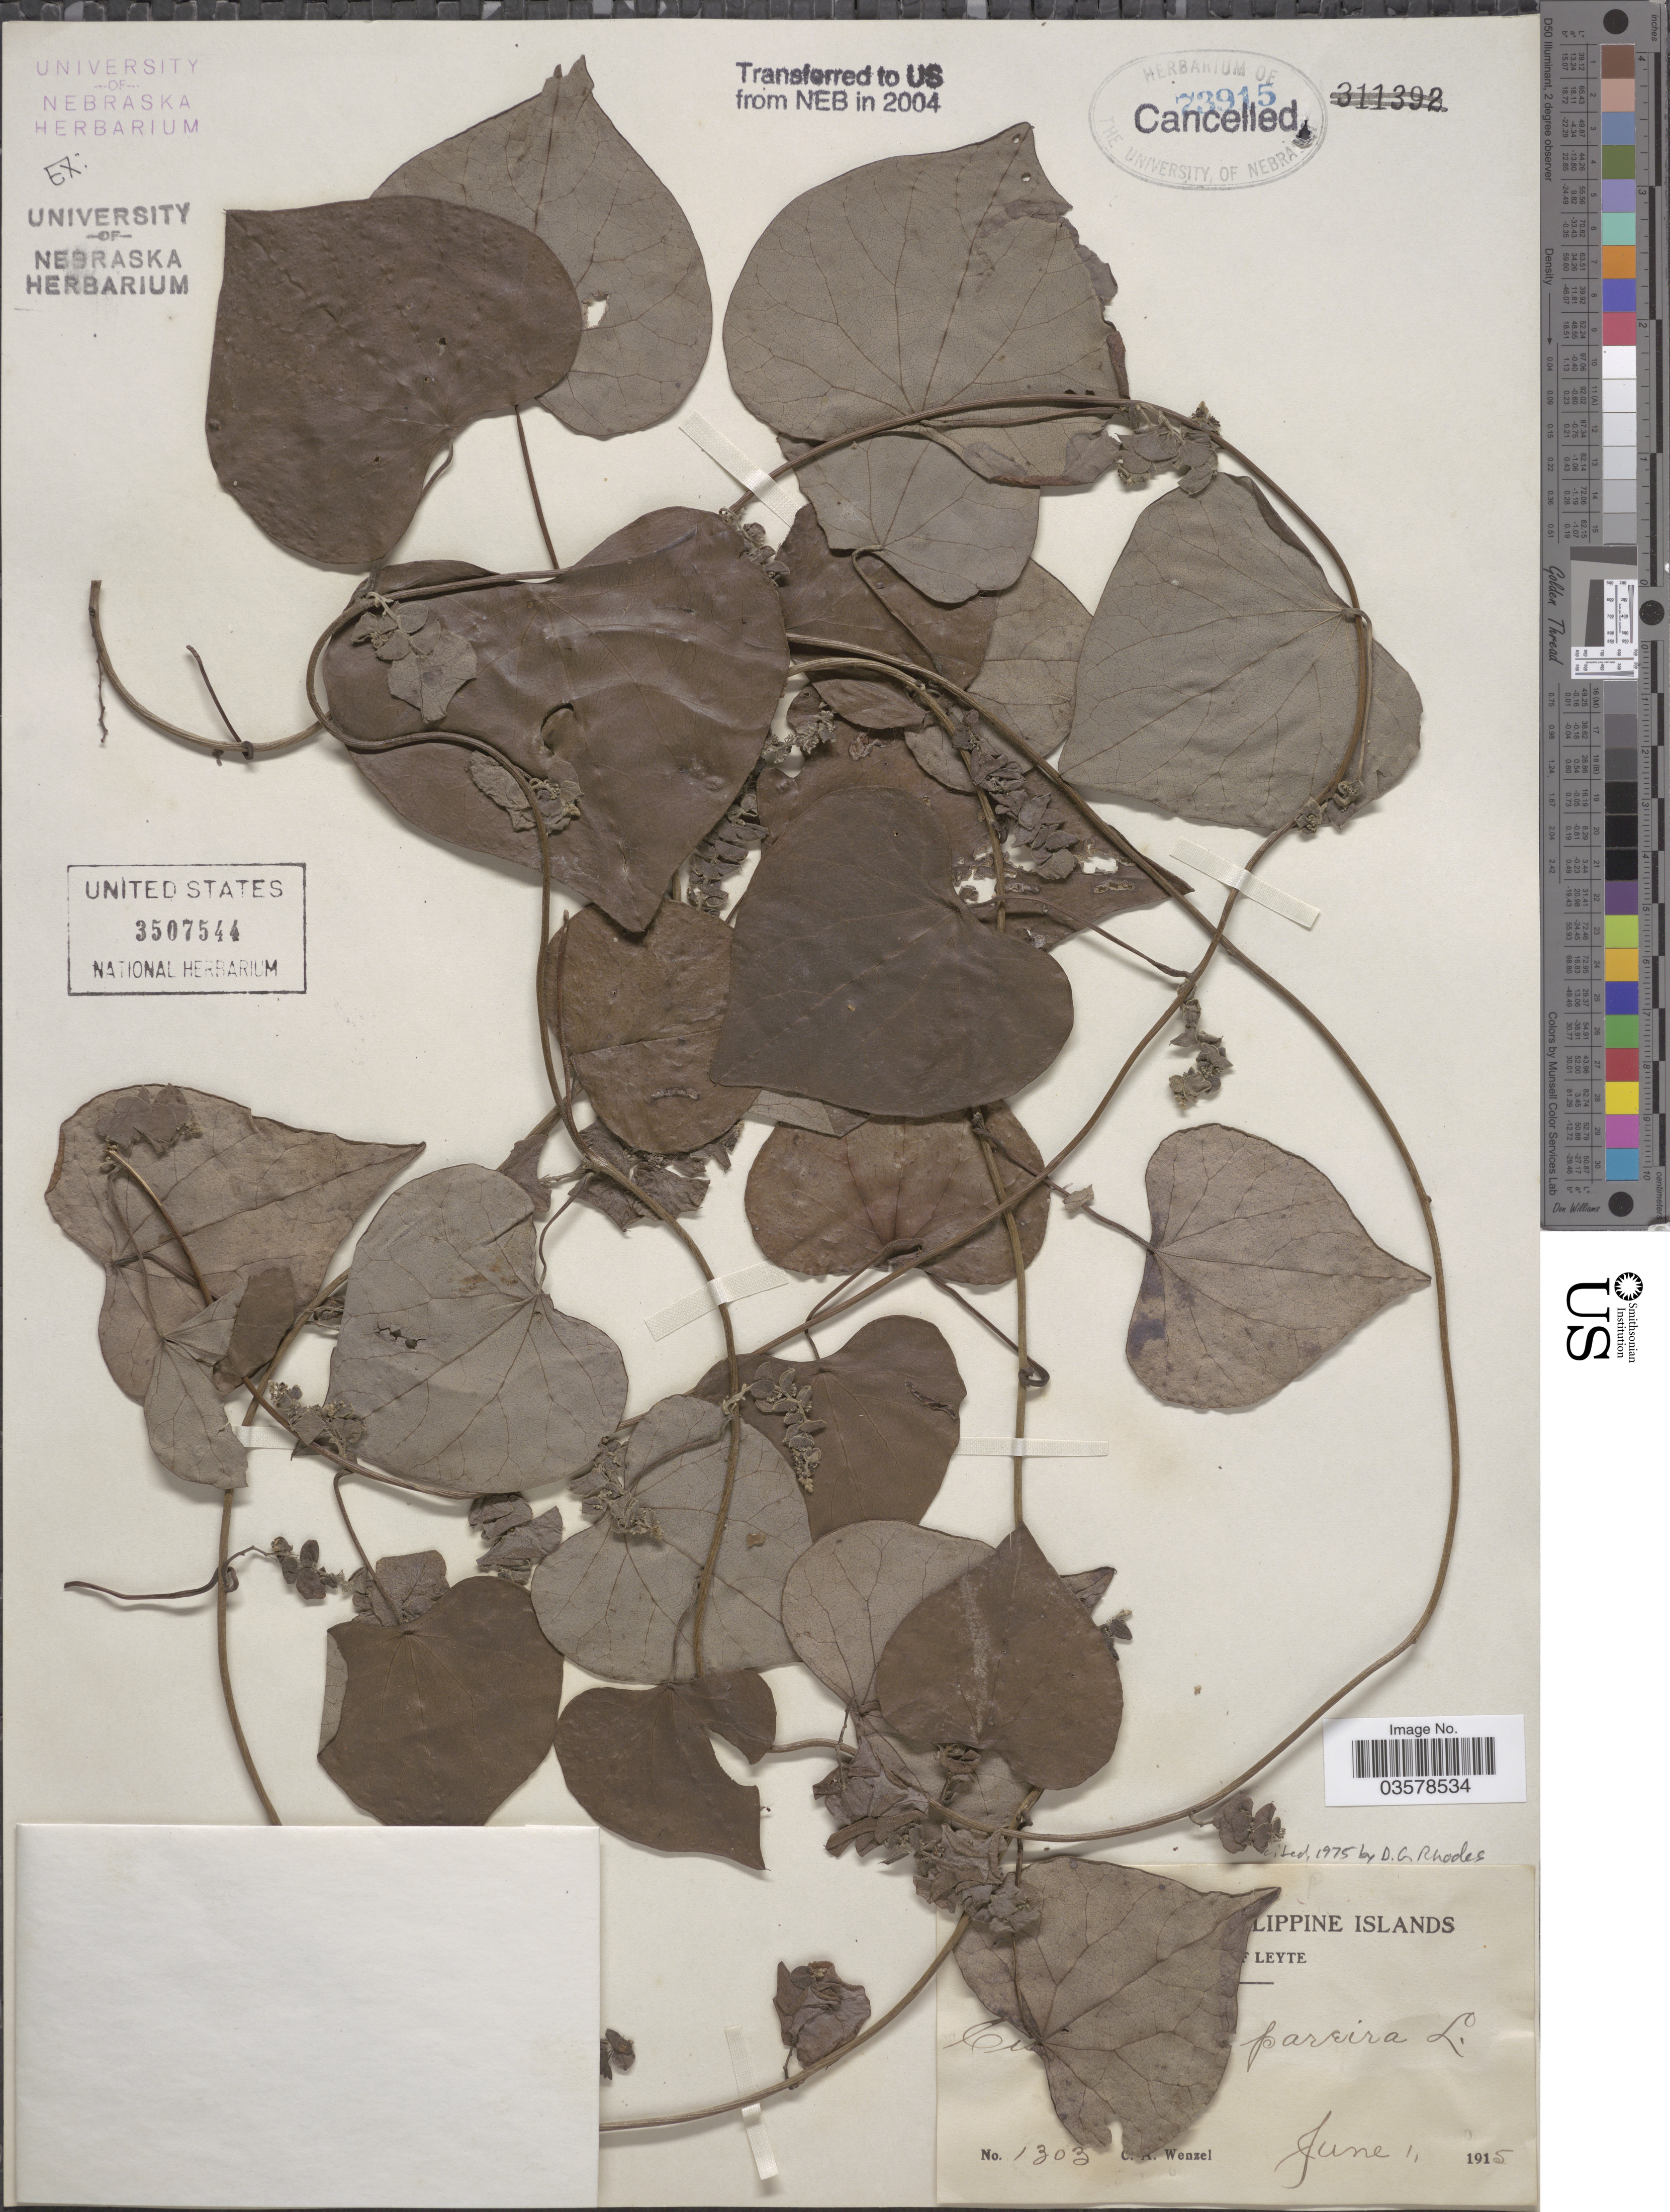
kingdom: Plantae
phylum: Tracheophyta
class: Magnoliopsida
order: Ranunculales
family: Menispermaceae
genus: Cissampelos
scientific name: Cissampelos pareira var. hirsuta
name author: (Buch.-Ham. ex DC.) Forman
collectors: C. Wenzel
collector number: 1303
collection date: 1915-06-01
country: Philippines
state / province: Eastern Visayas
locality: [illegible text]lippine Islands. Leyte.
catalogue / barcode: US 3507544